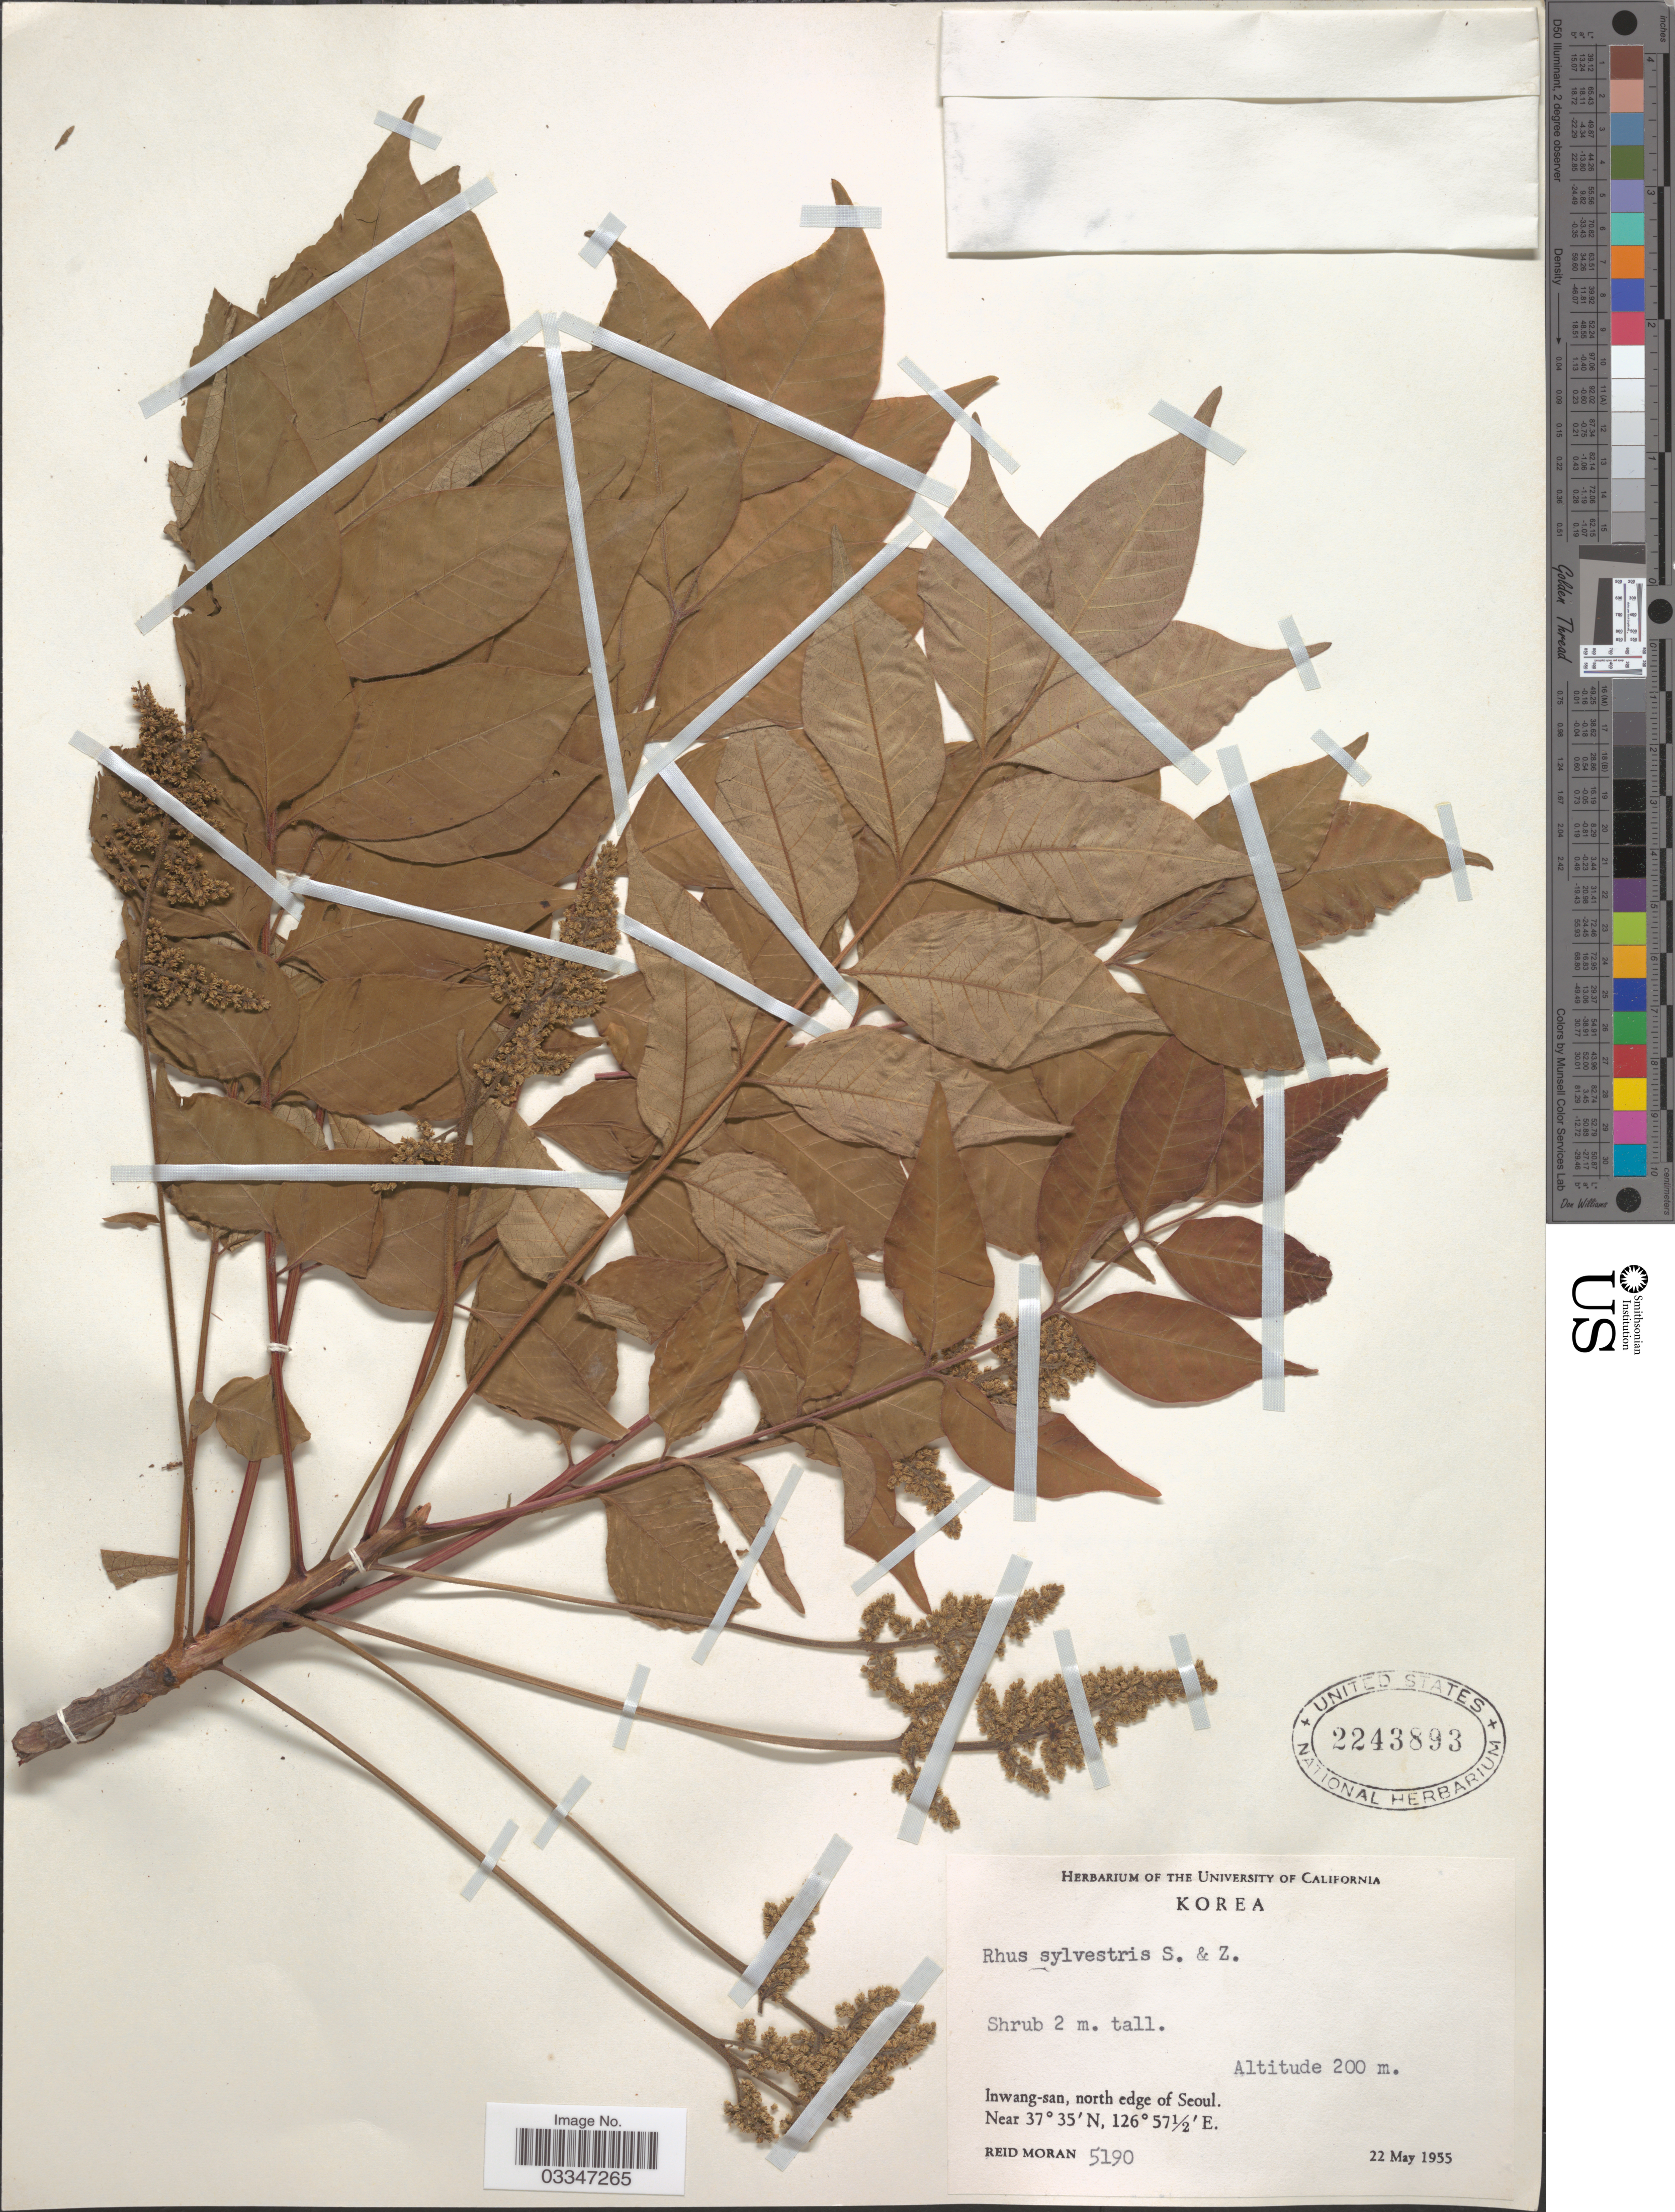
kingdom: Plantae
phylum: Tracheophyta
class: Magnoliopsida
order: Sapindales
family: Anacardiaceae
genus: Rhus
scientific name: Rhus sylvestris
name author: Siebold & Zucc.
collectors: R. Moran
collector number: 5190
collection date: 1955-05-22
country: South Korea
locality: Inwang-san, north edge of Seoul.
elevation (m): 200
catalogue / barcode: US 2243893